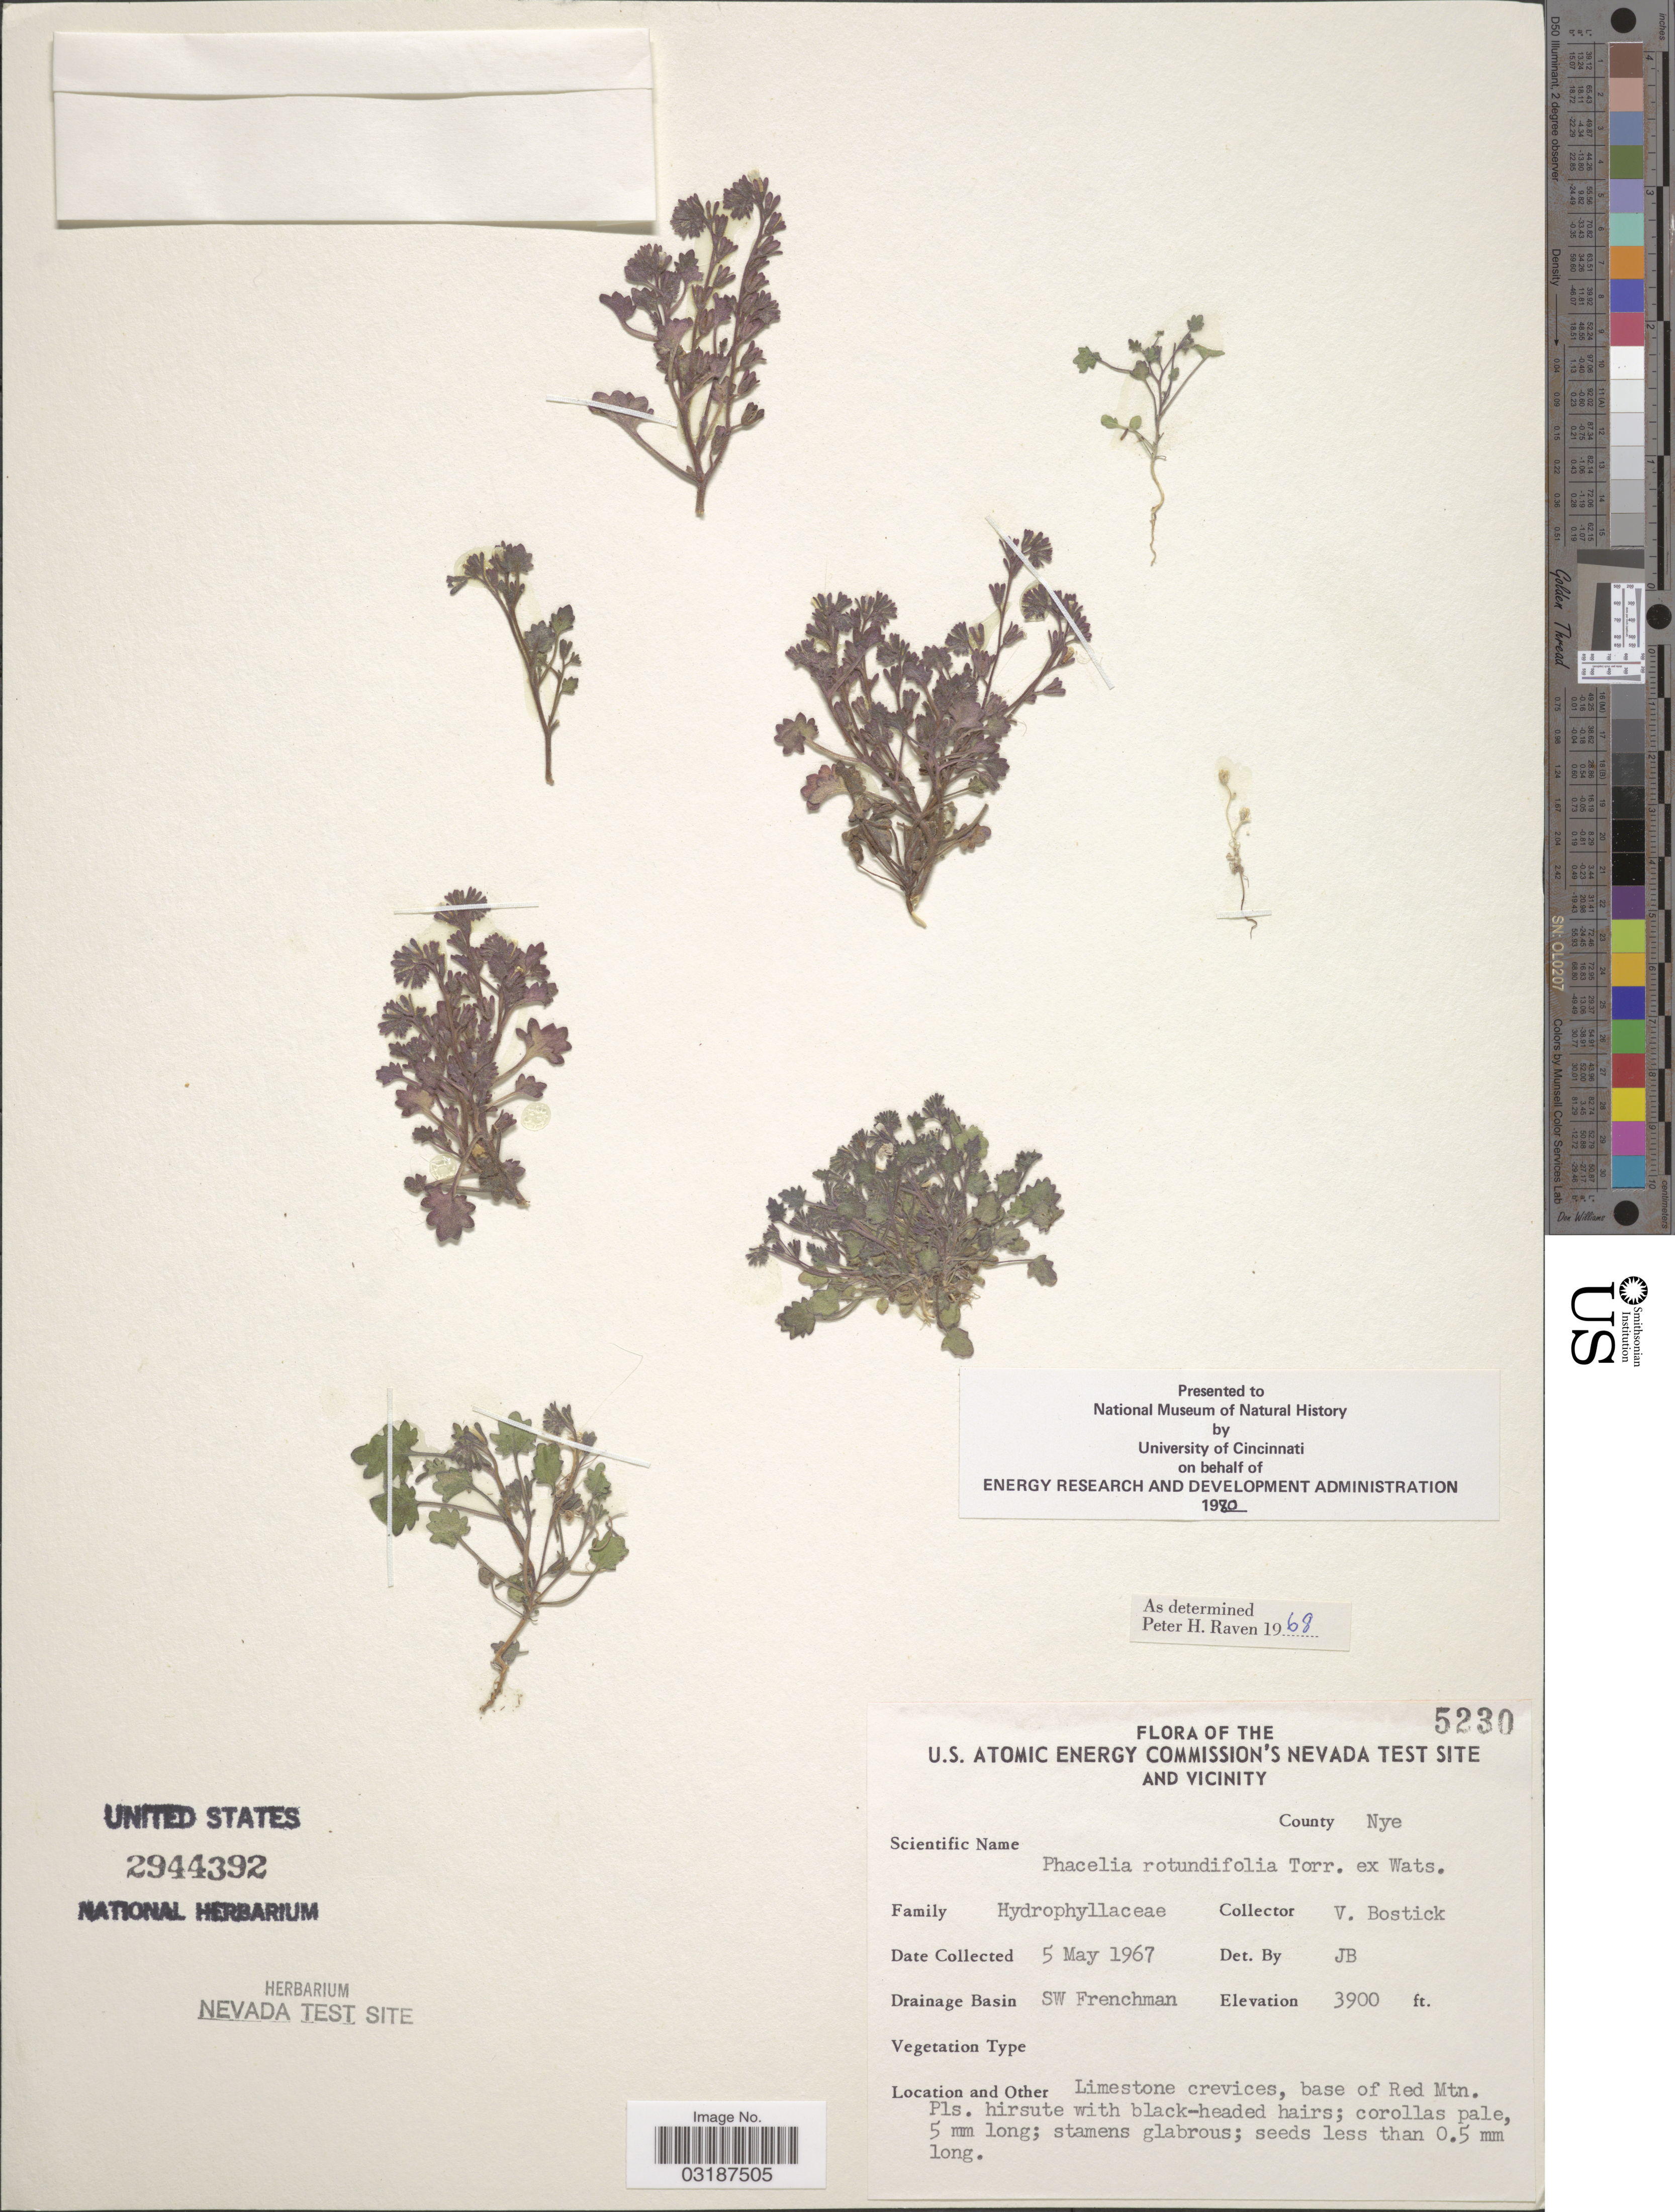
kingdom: Plantae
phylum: Tracheophyta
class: Magnoliopsida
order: Boraginales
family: Hydrophyllaceae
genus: Phacelia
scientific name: Phacelia rotundifolia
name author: Torr. ex S. Watson in C. King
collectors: V. Bostick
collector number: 5230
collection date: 1967-05-05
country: United States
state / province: Nevada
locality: U.S. Atomic Energy Commission's Nevada Test Site and Vicinity. County Nye. Drainage Basin SW Frenchman. Limestone crevices, base of Red Mtn.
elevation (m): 1189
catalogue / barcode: US 2944392